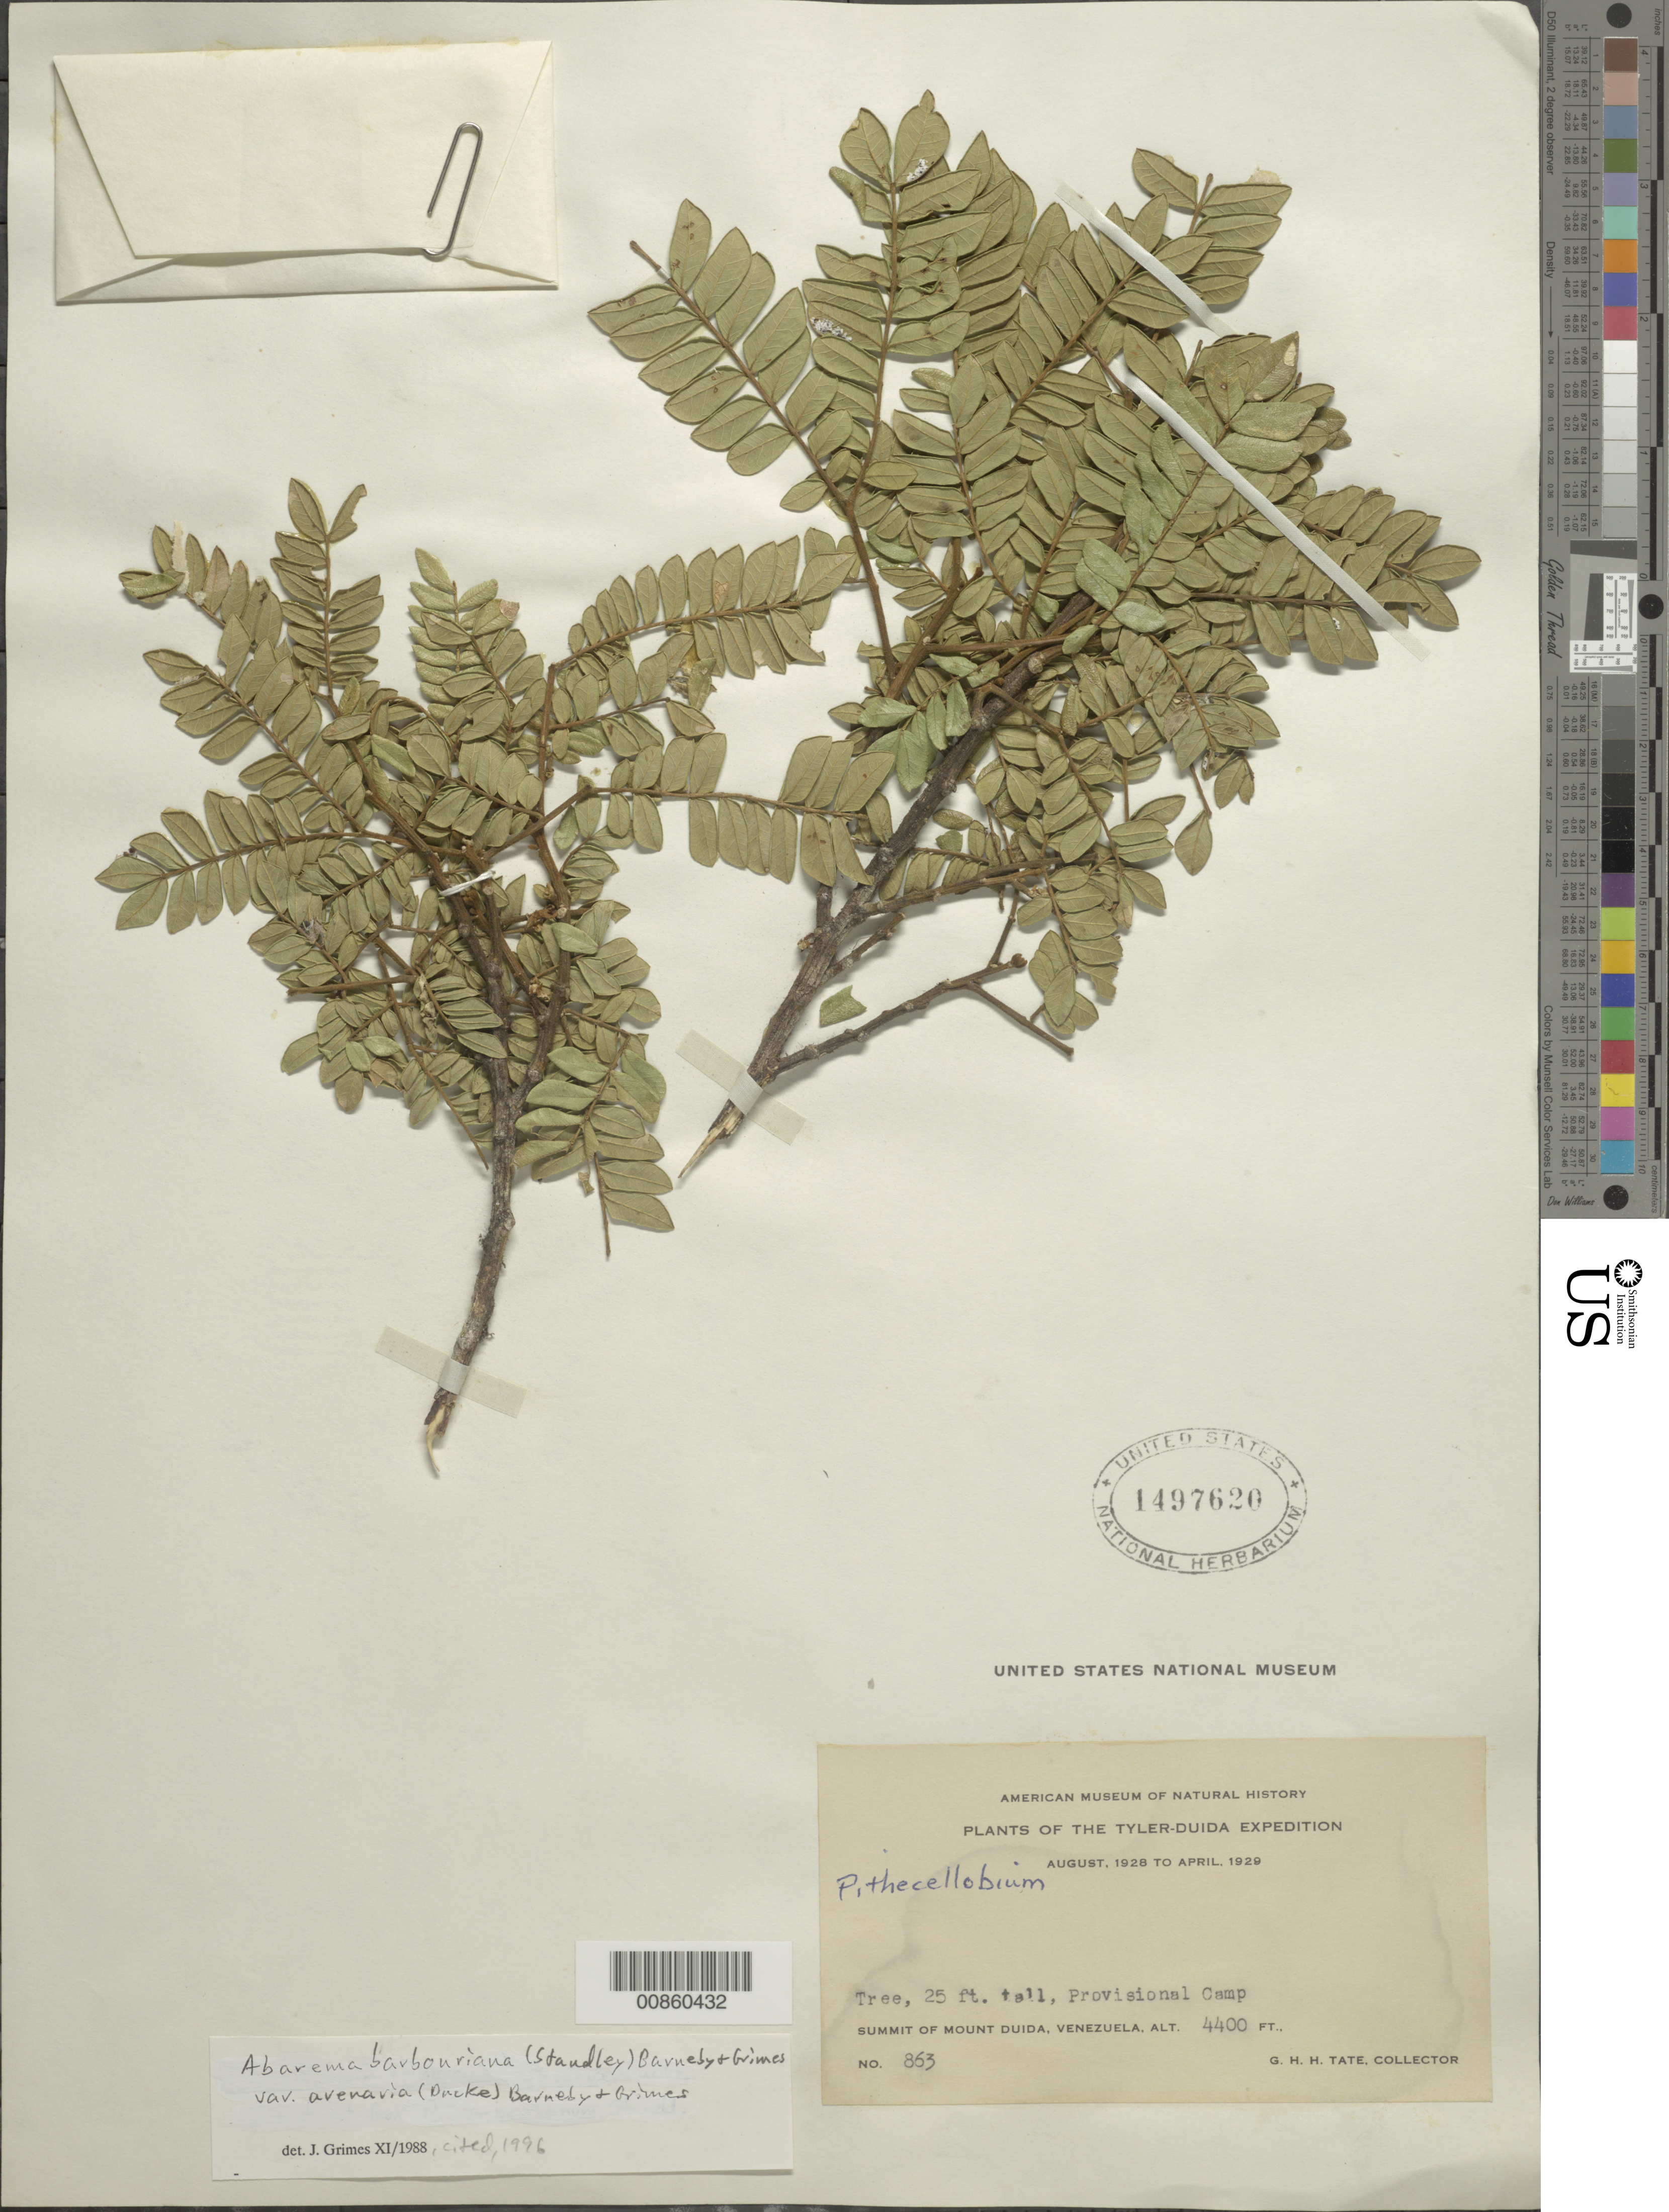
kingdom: Plantae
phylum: Tracheophyta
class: Magnoliopsida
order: Fabales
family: Fabaceae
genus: Abarema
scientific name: Abarema barbouriana var. arenaria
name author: (Ducke) Barneby & J.W. Grimes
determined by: Barneby, R. C.; Grimes, J. W.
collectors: G. H. H.Tate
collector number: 863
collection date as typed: Aug-28 to Apr-29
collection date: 1928-08/1929-04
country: Venezuela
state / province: Amazonas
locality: Mount Duida, summit; Provisional Camp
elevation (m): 1341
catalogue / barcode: US 1497620